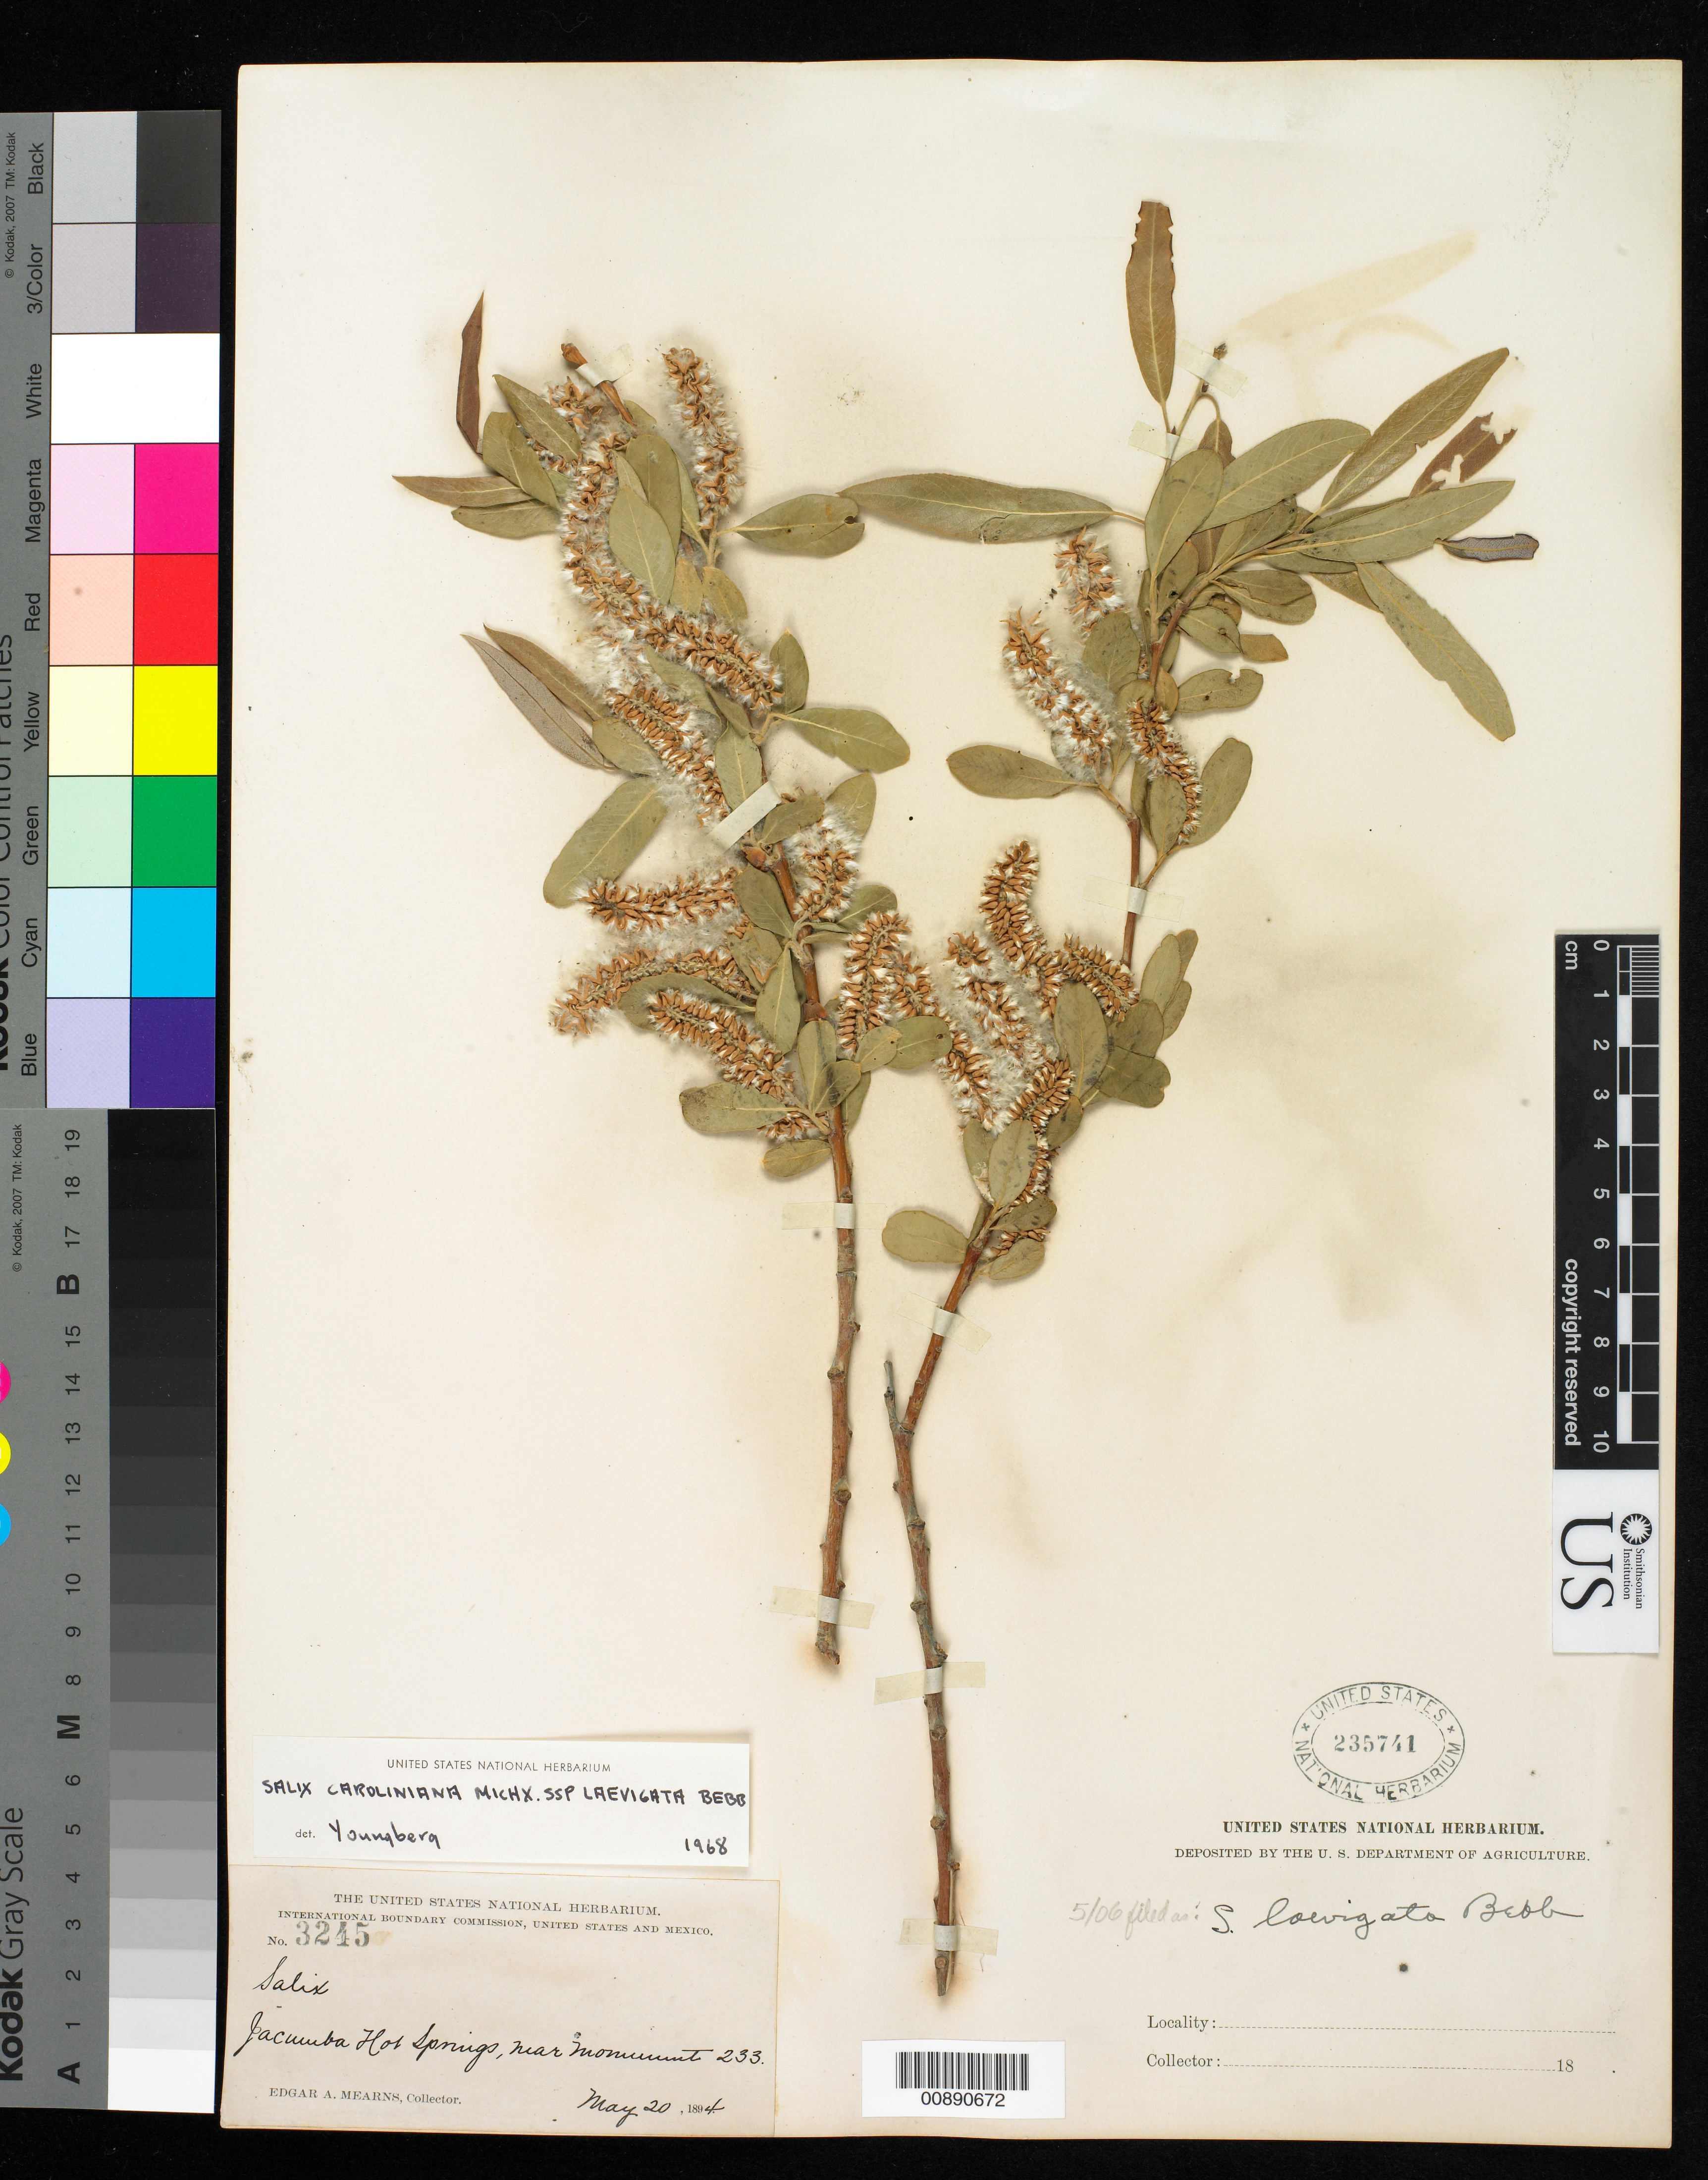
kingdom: Plantae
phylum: Tracheophyta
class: Magnoliopsida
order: Malpighiales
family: Salicaceae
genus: Salix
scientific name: Salix laevigata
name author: Bebb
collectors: E. A. Mearns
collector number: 3245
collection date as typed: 20 May 1894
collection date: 1894-05-20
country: United States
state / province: California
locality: Jacumba Hot Springs, near Monument 233.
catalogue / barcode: US 235741